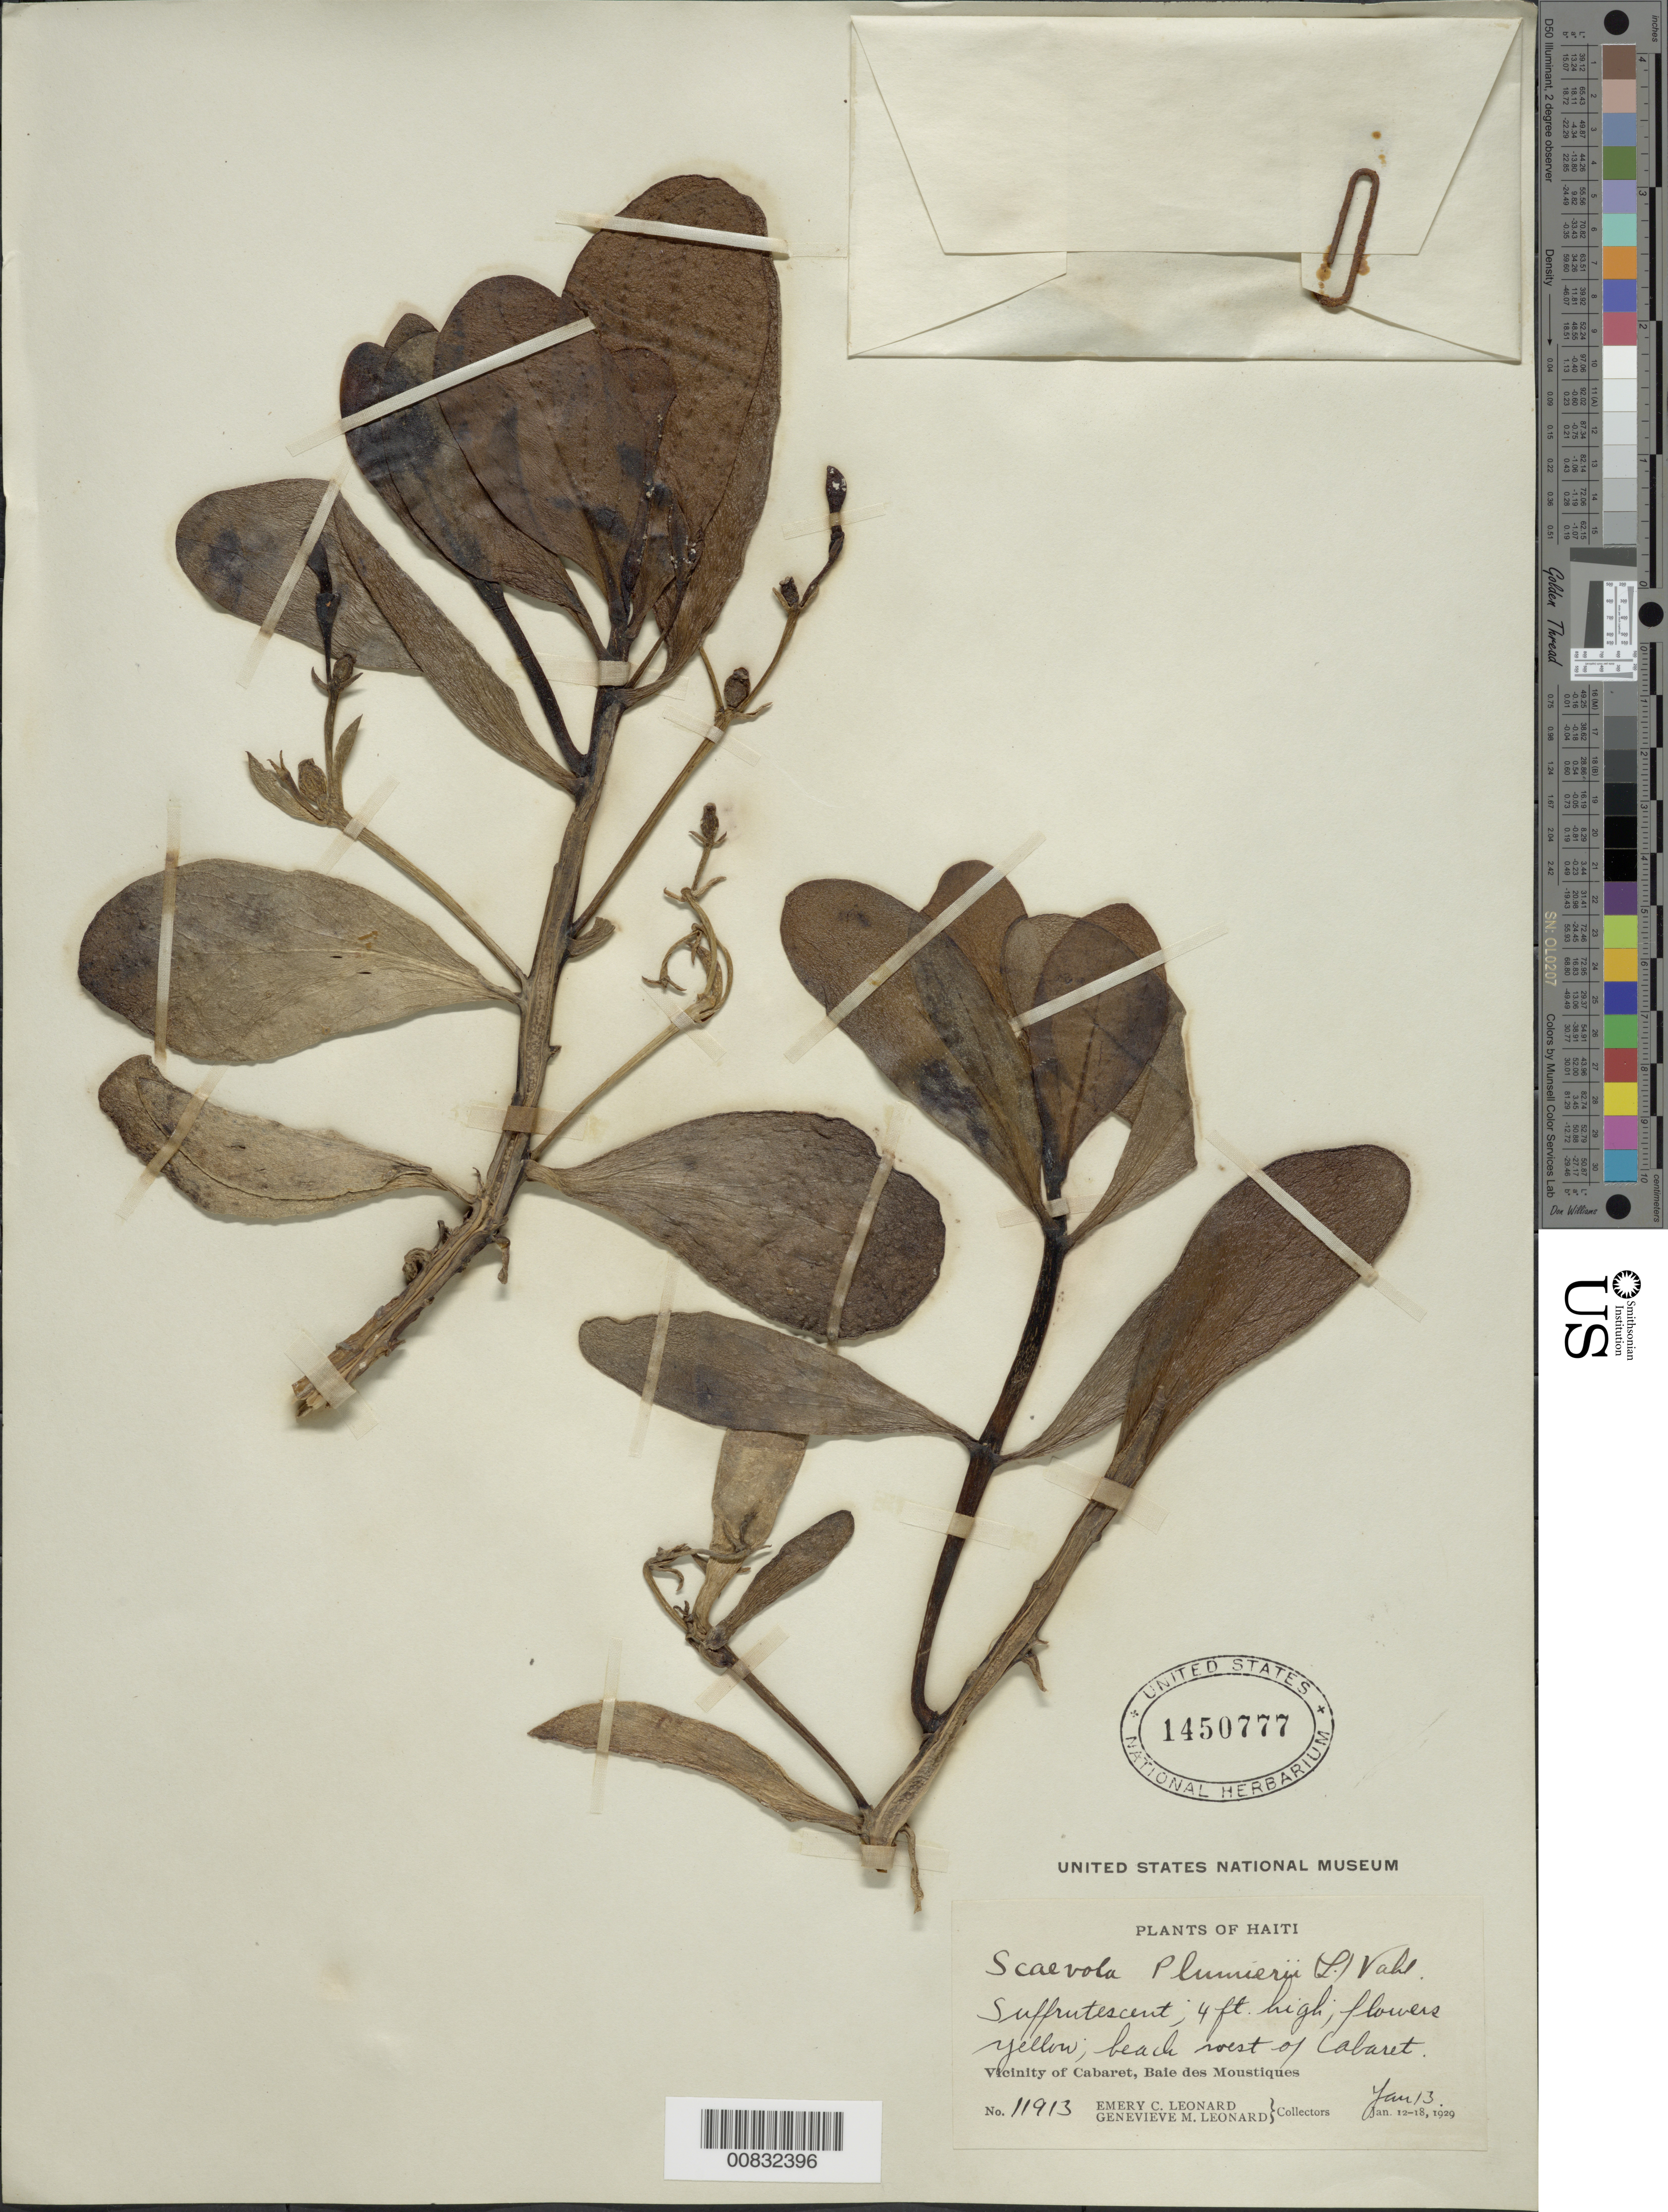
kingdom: Plantae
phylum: Tracheophyta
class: Magnoliopsida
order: Asterales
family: Goodeniaceae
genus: Scaevola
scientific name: Scaevola plumieri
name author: (L.) Vahl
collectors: E. C. Leonard & G. M. Leonard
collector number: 11913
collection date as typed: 13 Jan 1929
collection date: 1929-01-13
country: Haiti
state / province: Nord-Ouest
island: Hispaniola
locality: Vicinity of Cabaret, Baie des Moustiques, W of city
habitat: Beach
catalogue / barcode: US 1450777